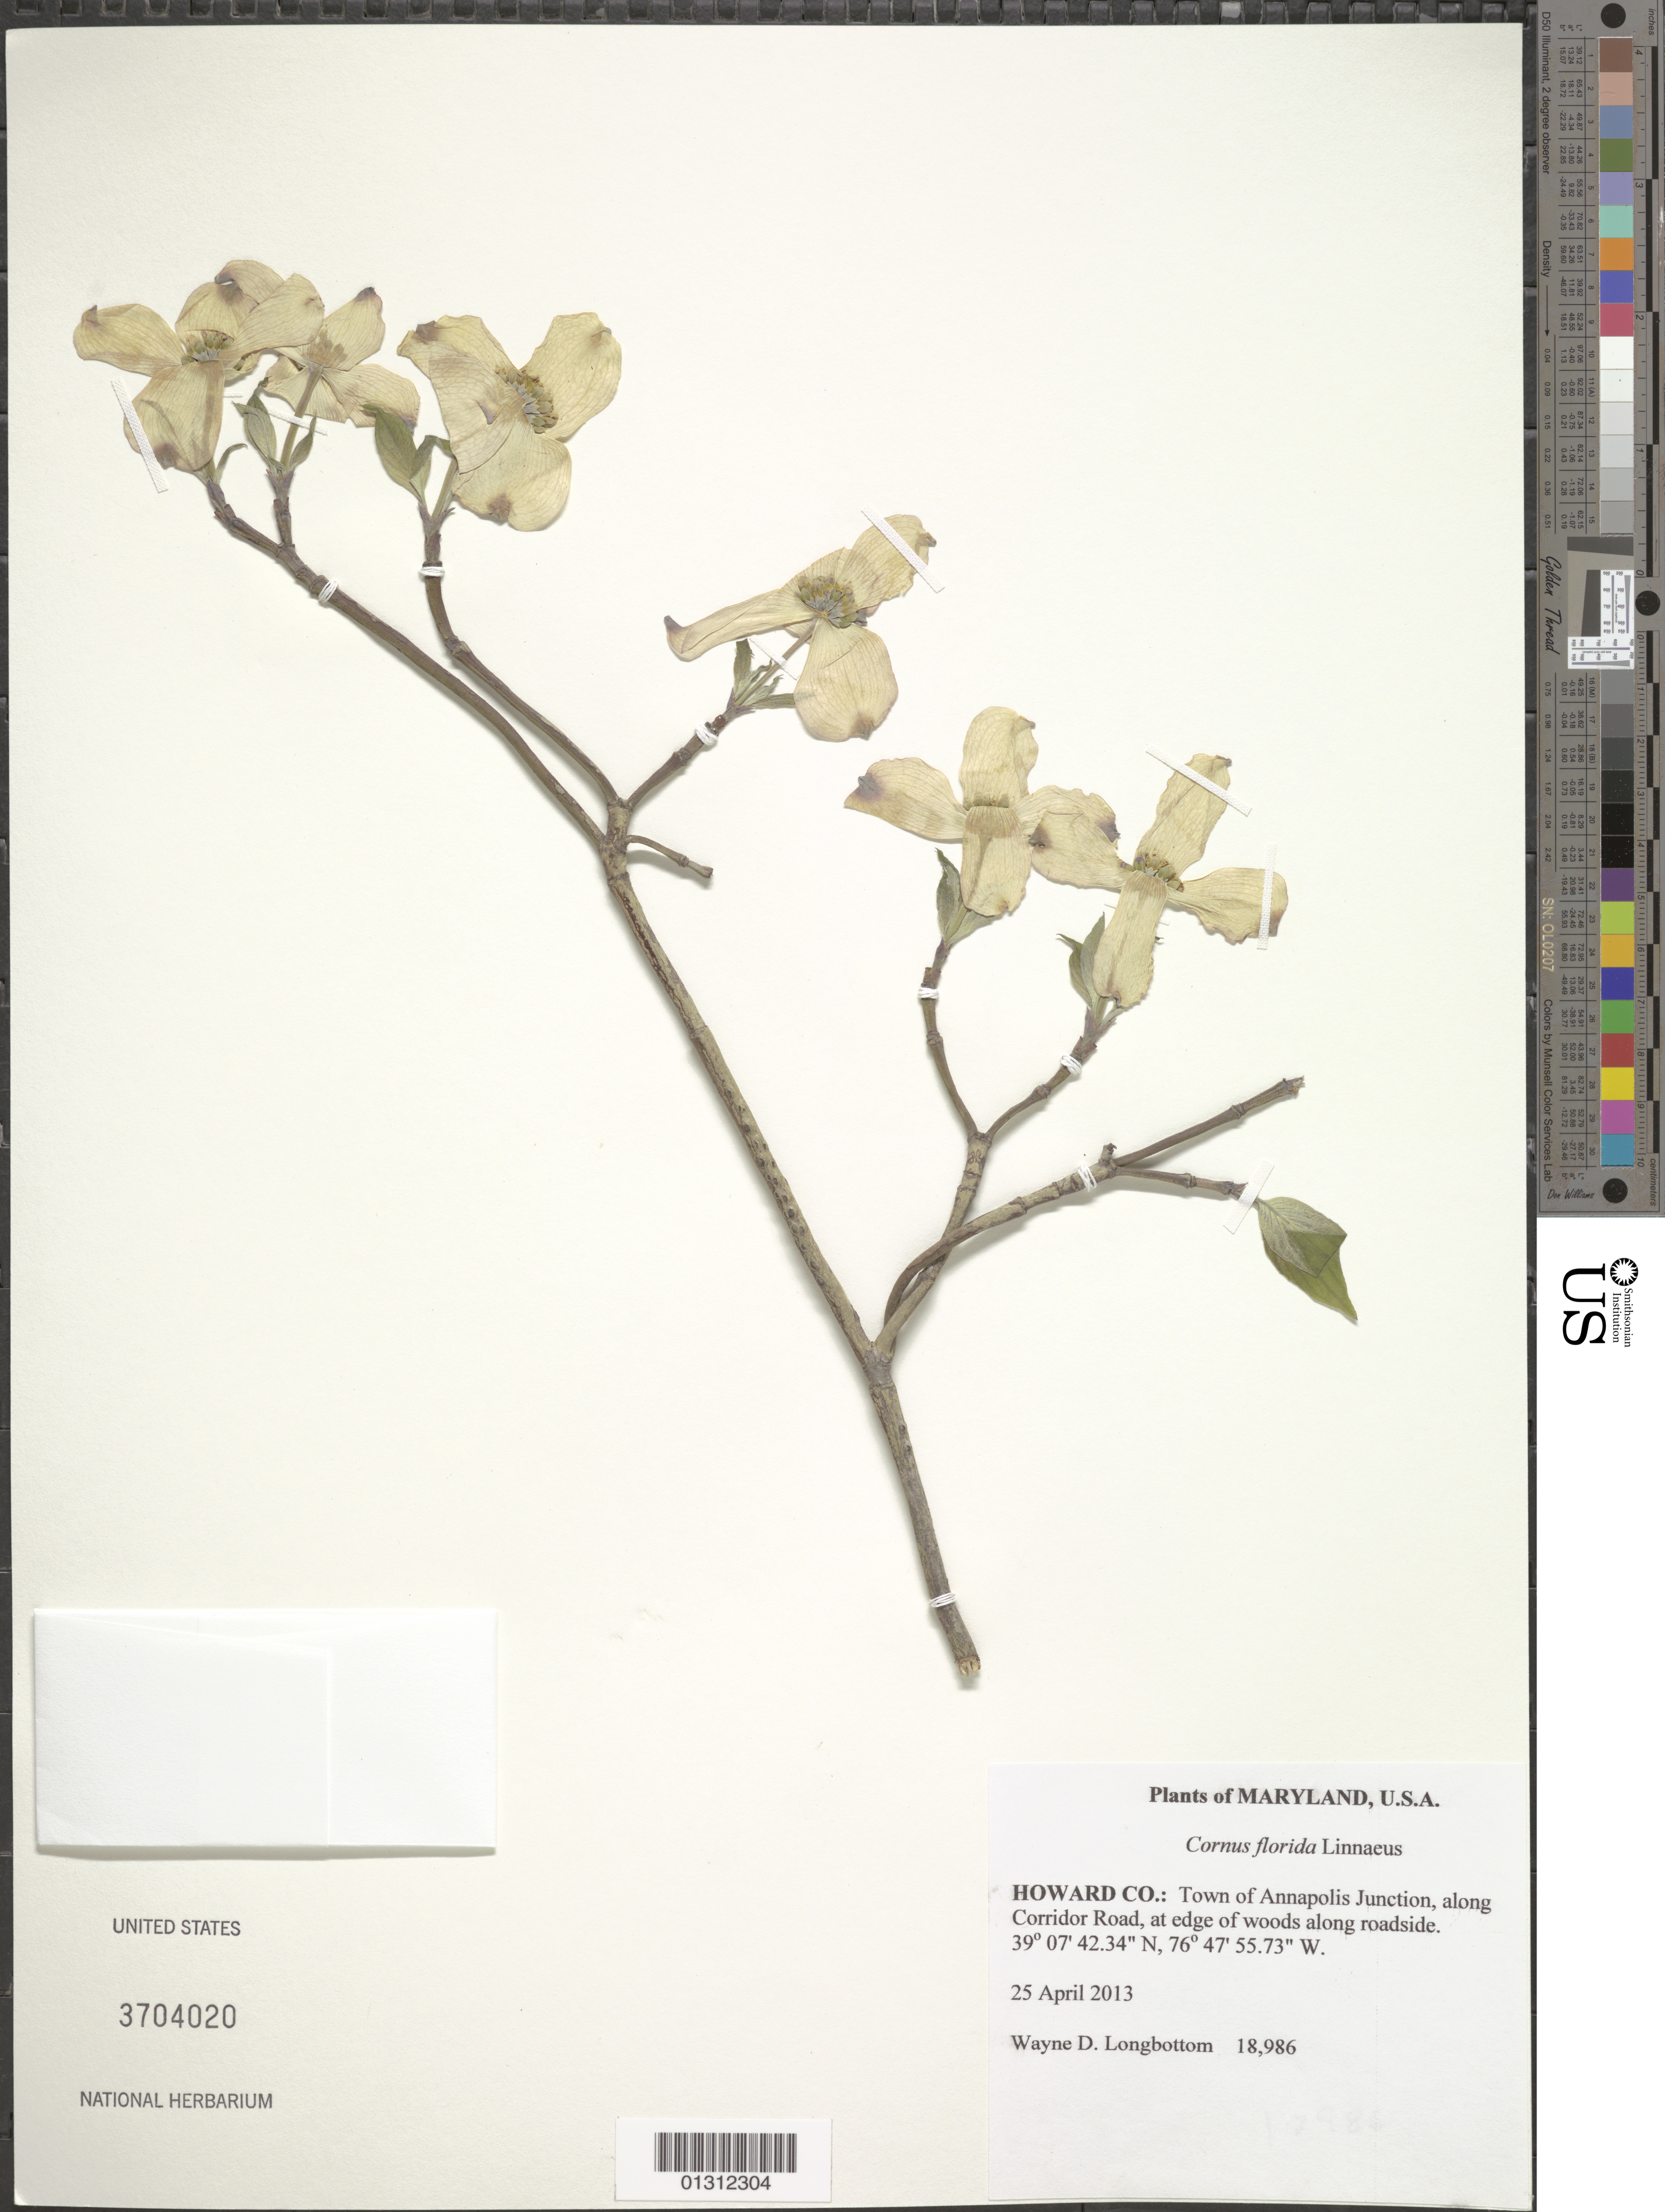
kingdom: Plantae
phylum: Tracheophyta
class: Magnoliopsida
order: Cornales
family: Cornaceae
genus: Cornus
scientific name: Cornus florida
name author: L.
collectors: W. D. Longbottom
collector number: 18986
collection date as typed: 25 April 2013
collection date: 2013-04-25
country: United States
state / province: Maryland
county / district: Howard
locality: Town of Annapolis Junction, along Corridor Road, at edge of woods along roadside.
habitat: At edge of woods along roadside.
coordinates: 39 07 42.34 N, 76 47 55.73 W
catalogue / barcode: US 3704020